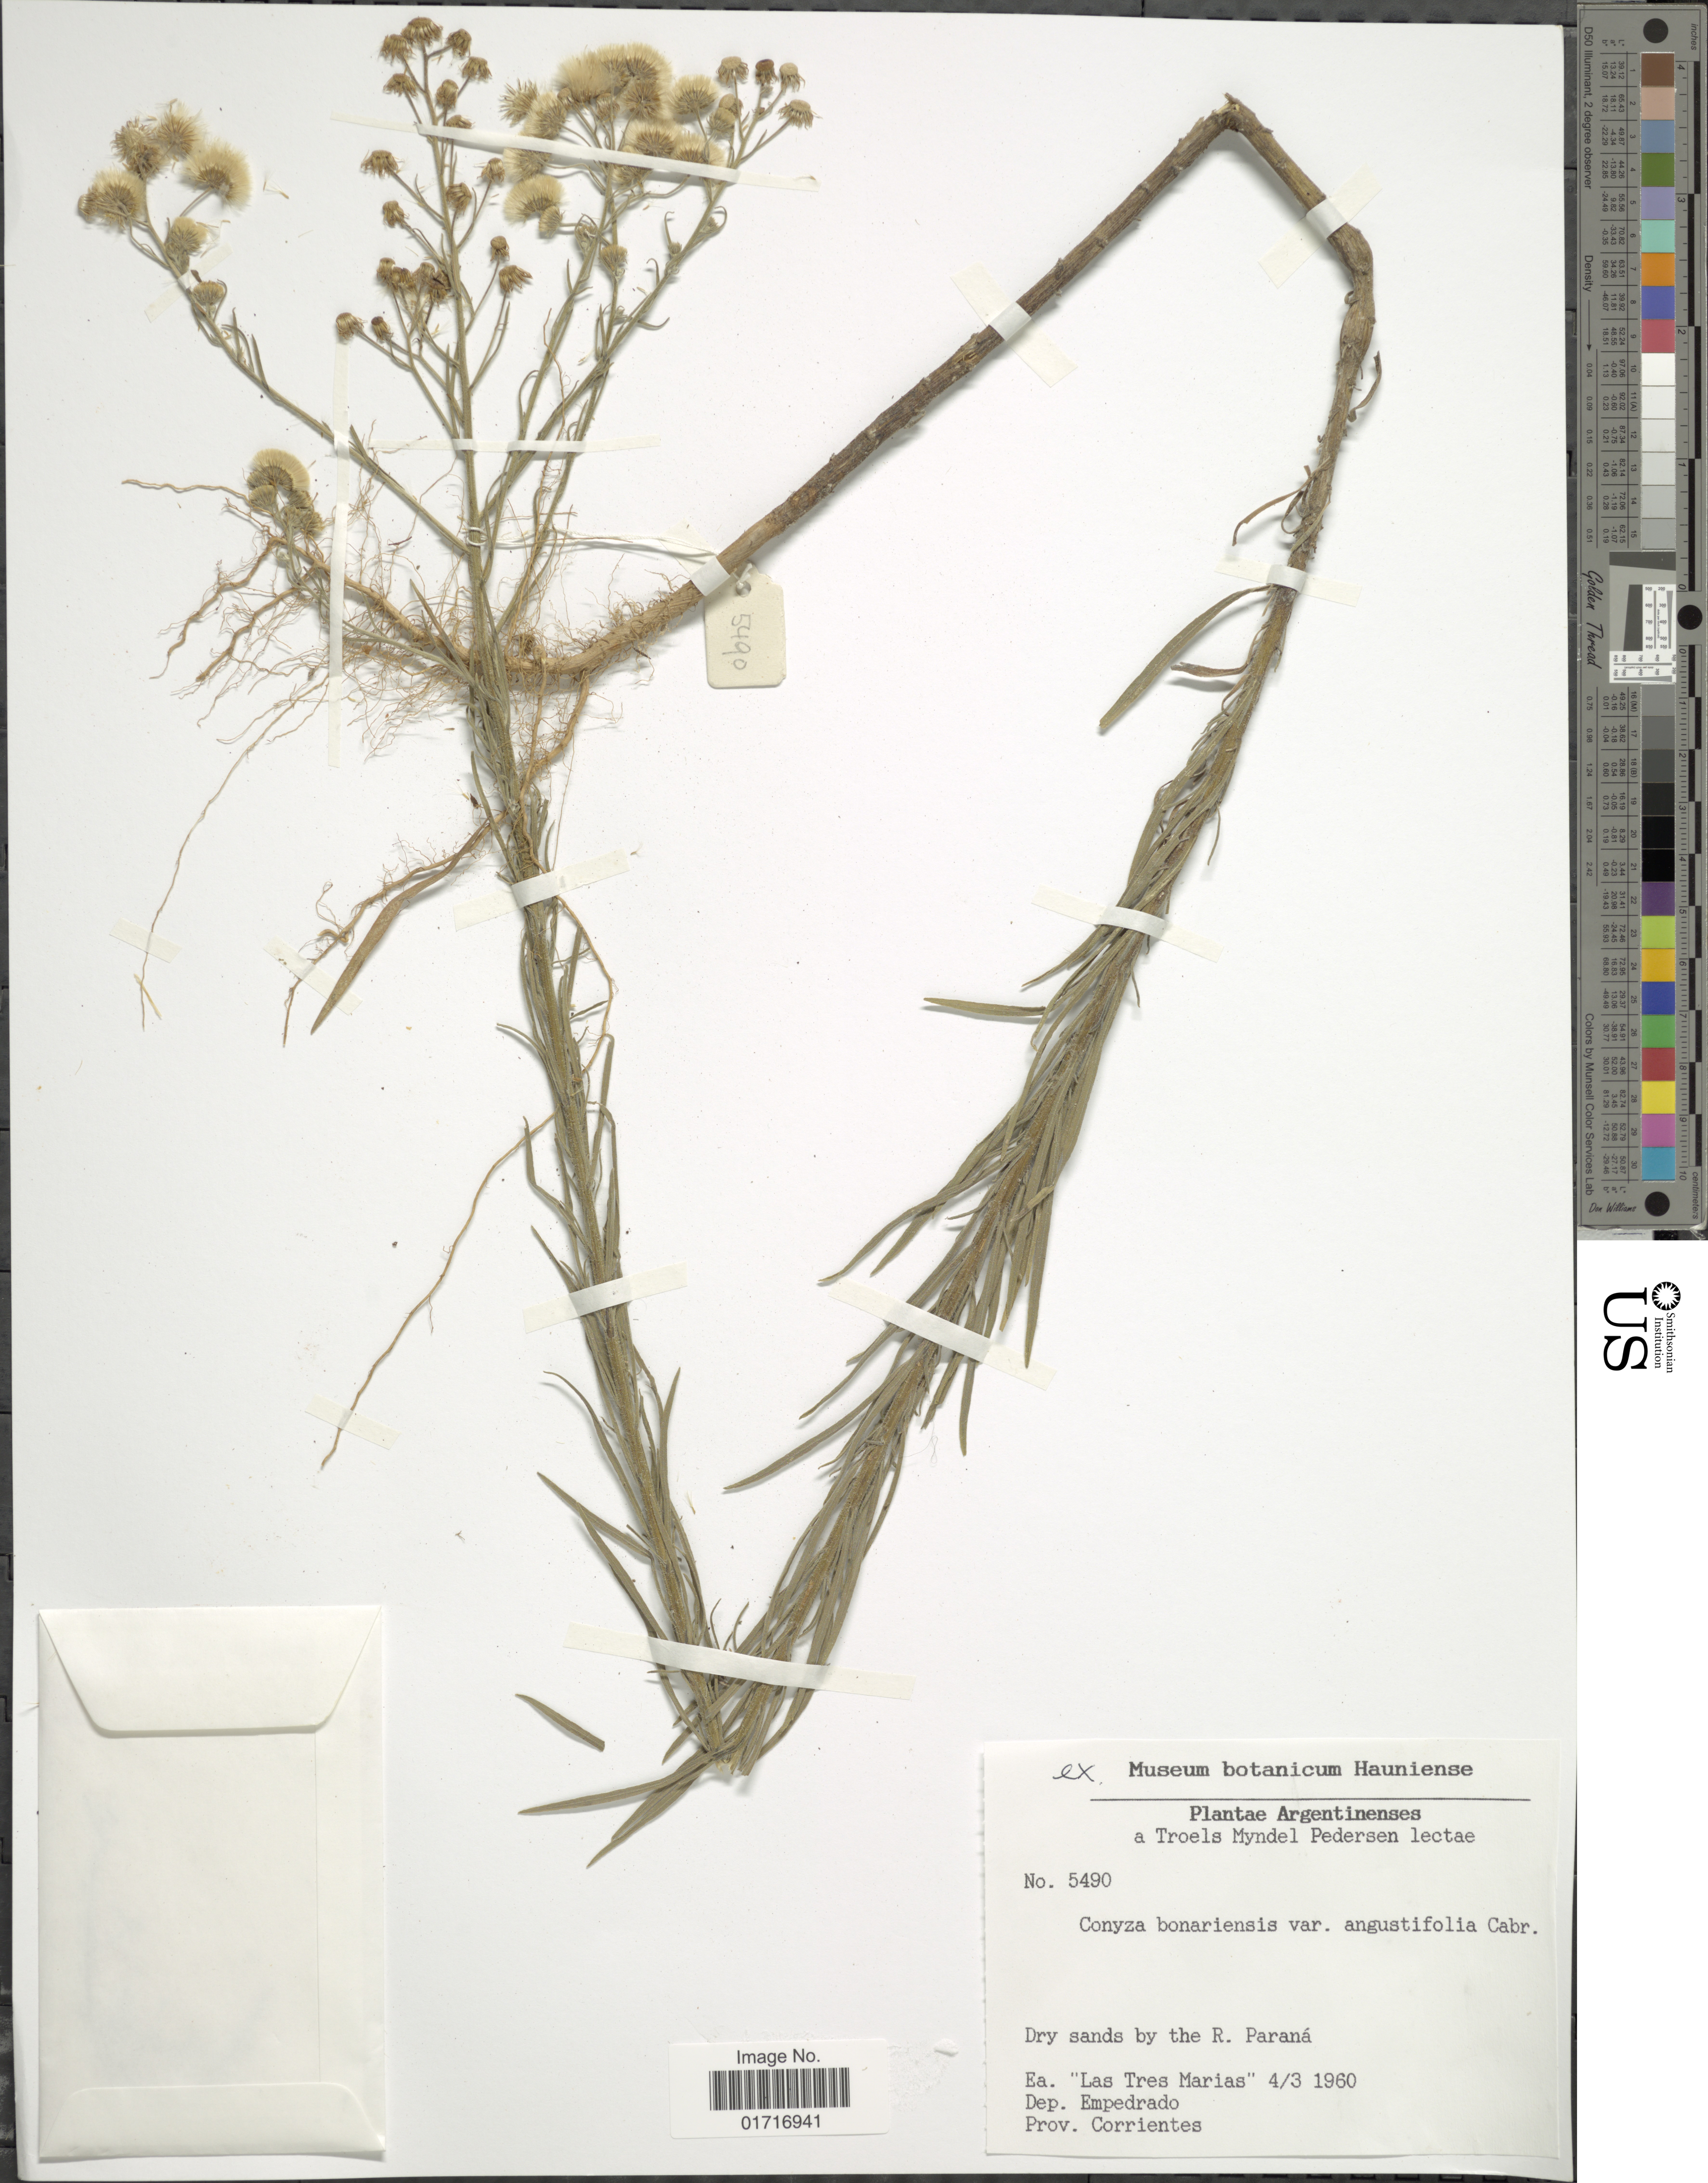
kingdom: Plantae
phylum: Tracheophyta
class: Magnoliopsida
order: Asterales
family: Asteraceae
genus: Conyza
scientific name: Conyza bonariensis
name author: (L.) Cronq.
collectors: T. Pederson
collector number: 5490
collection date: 1960-03-04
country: Argentina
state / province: Corrientes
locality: Ea. "Las Tres Marias",Dep Empedrado. Prov. Corrientes.